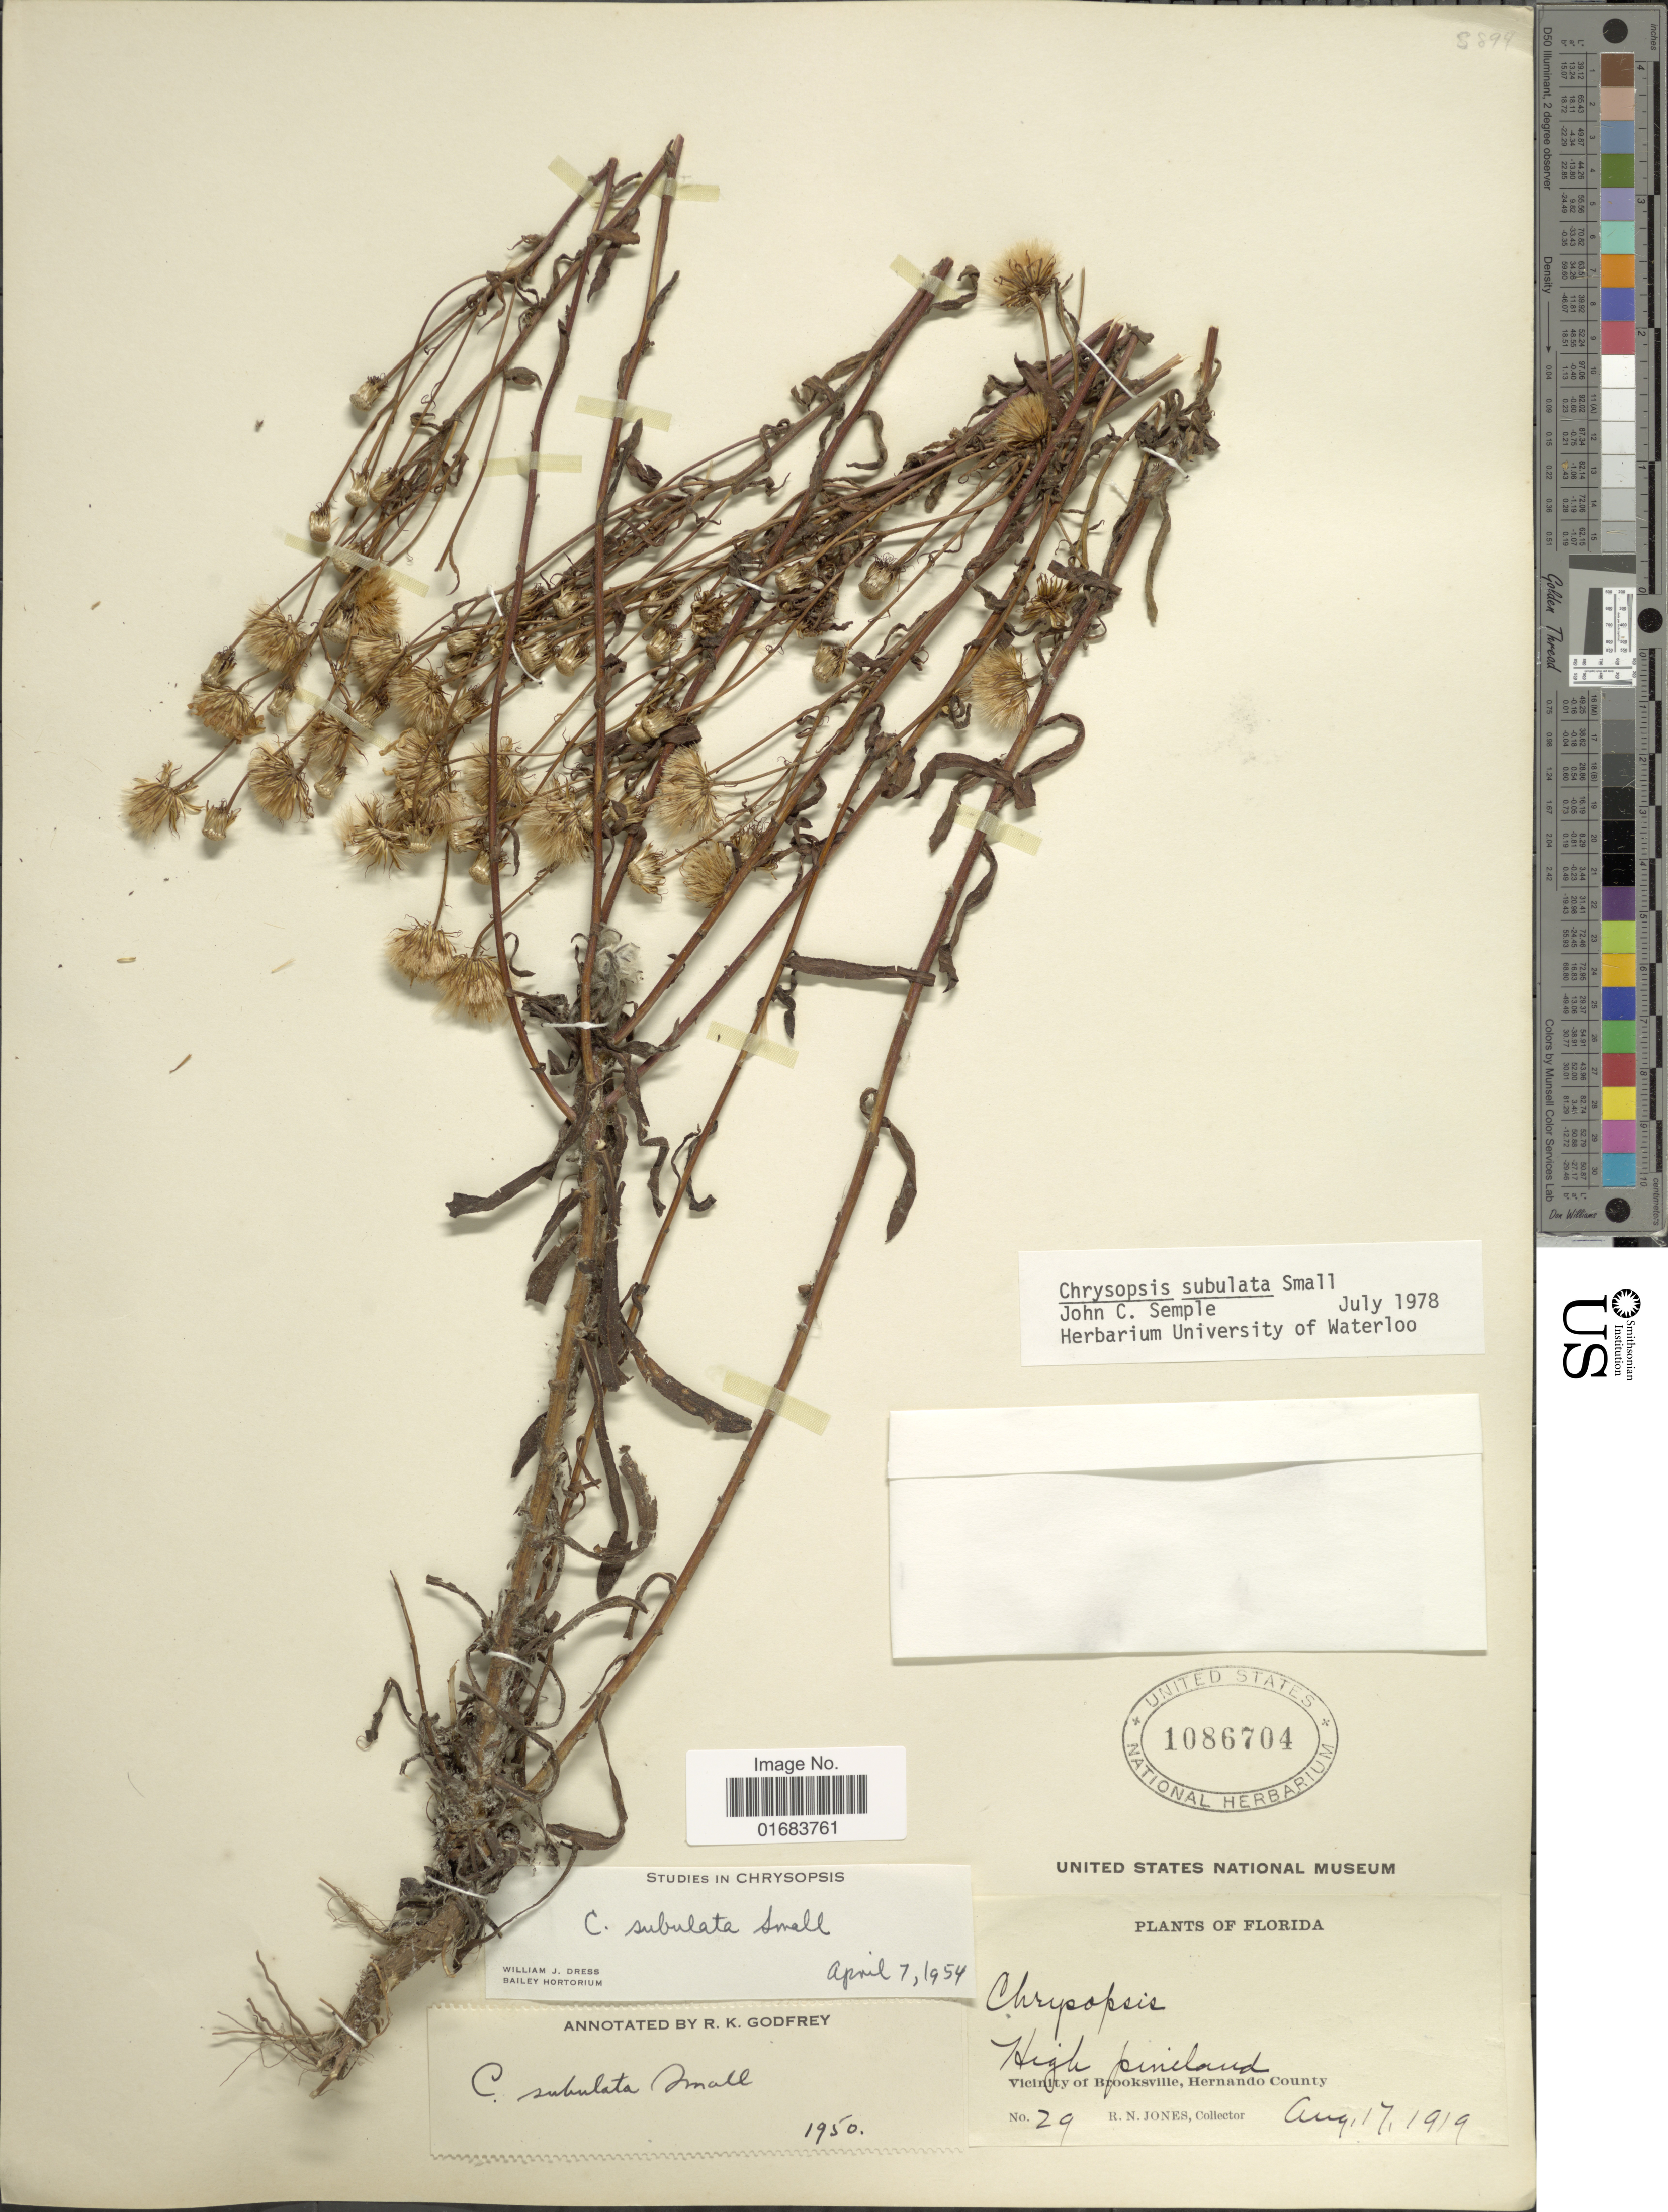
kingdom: Plantae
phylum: Tracheophyta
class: Magnoliopsida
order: Asterales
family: Asteraceae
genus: Chrysopsis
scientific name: Chrysopsis subulata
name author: Small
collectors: R. N. Jones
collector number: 29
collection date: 1919-08-17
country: United States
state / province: Florida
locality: High Pineland, vicinity of Brooksville, Hernando County.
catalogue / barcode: US 1086704